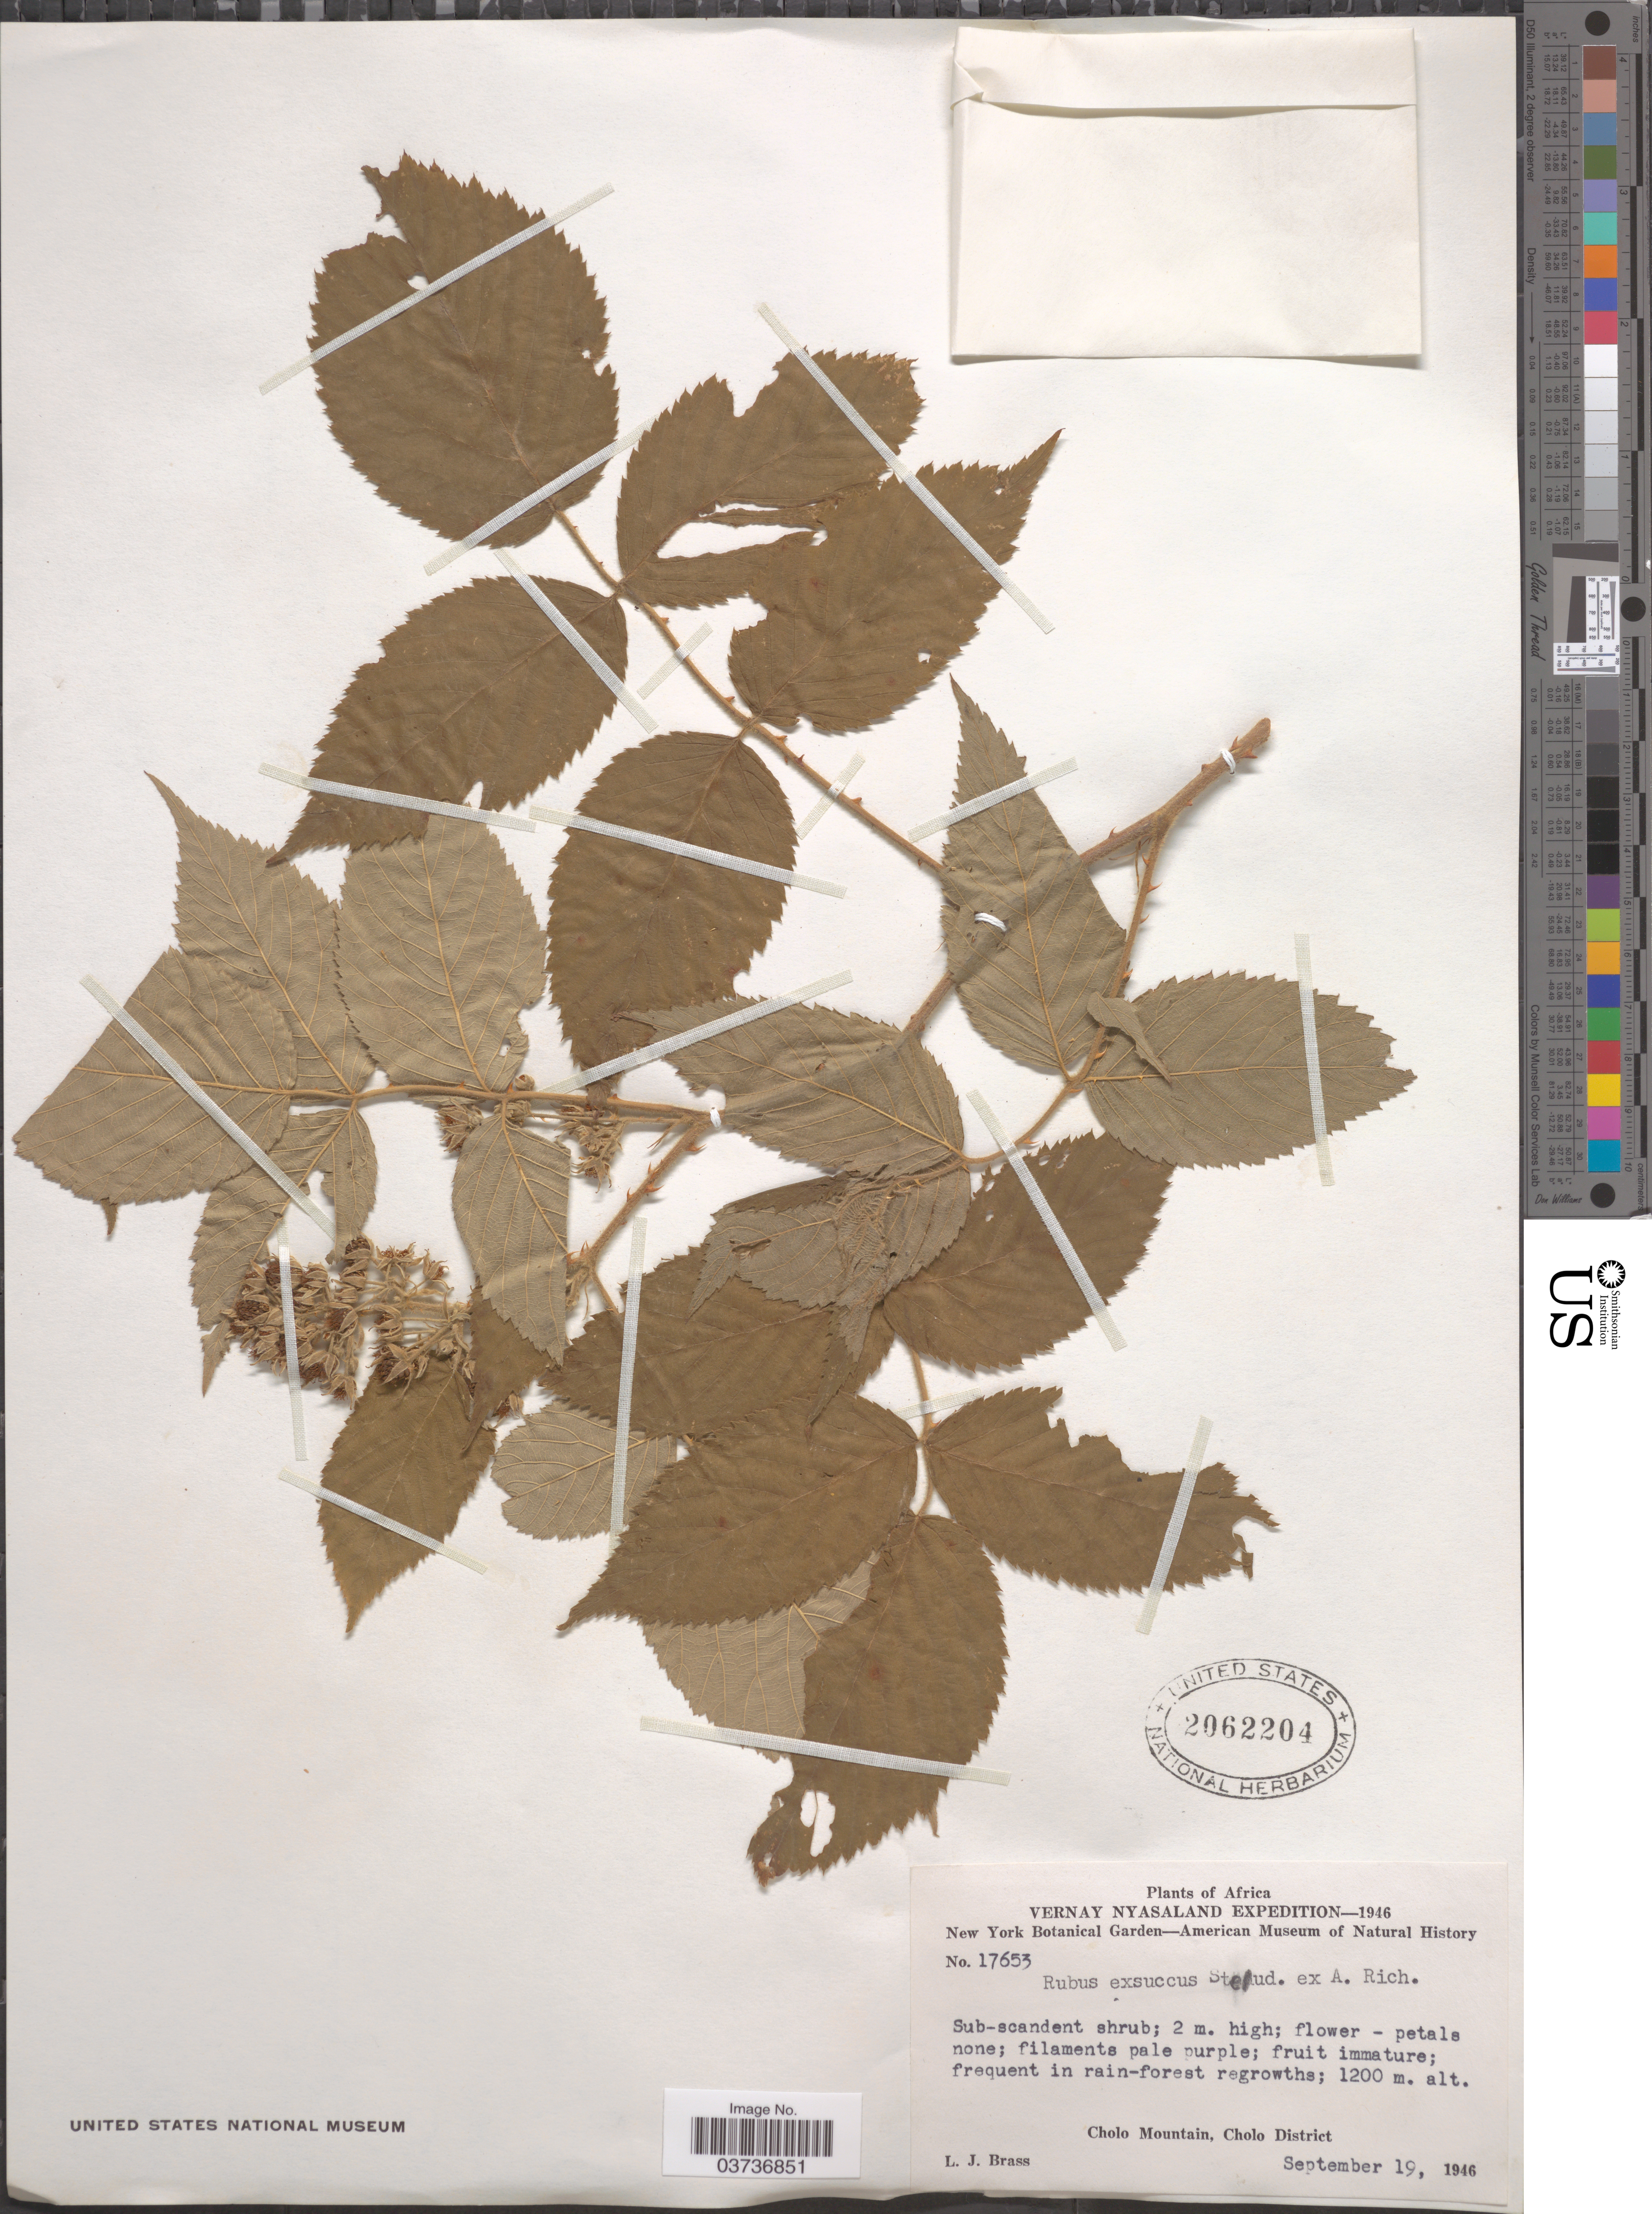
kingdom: Plantae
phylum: Tracheophyta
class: Magnoliopsida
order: Rosales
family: Rosaceae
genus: Rubus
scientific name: Rubus exsuccus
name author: Steud. ex A. Rich.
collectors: L. J. Brass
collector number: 17653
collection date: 1946-09-19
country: Malawi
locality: Vernay Nyasaland. Cholo Mountain, Cholo District.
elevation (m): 1200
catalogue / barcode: US 2062204